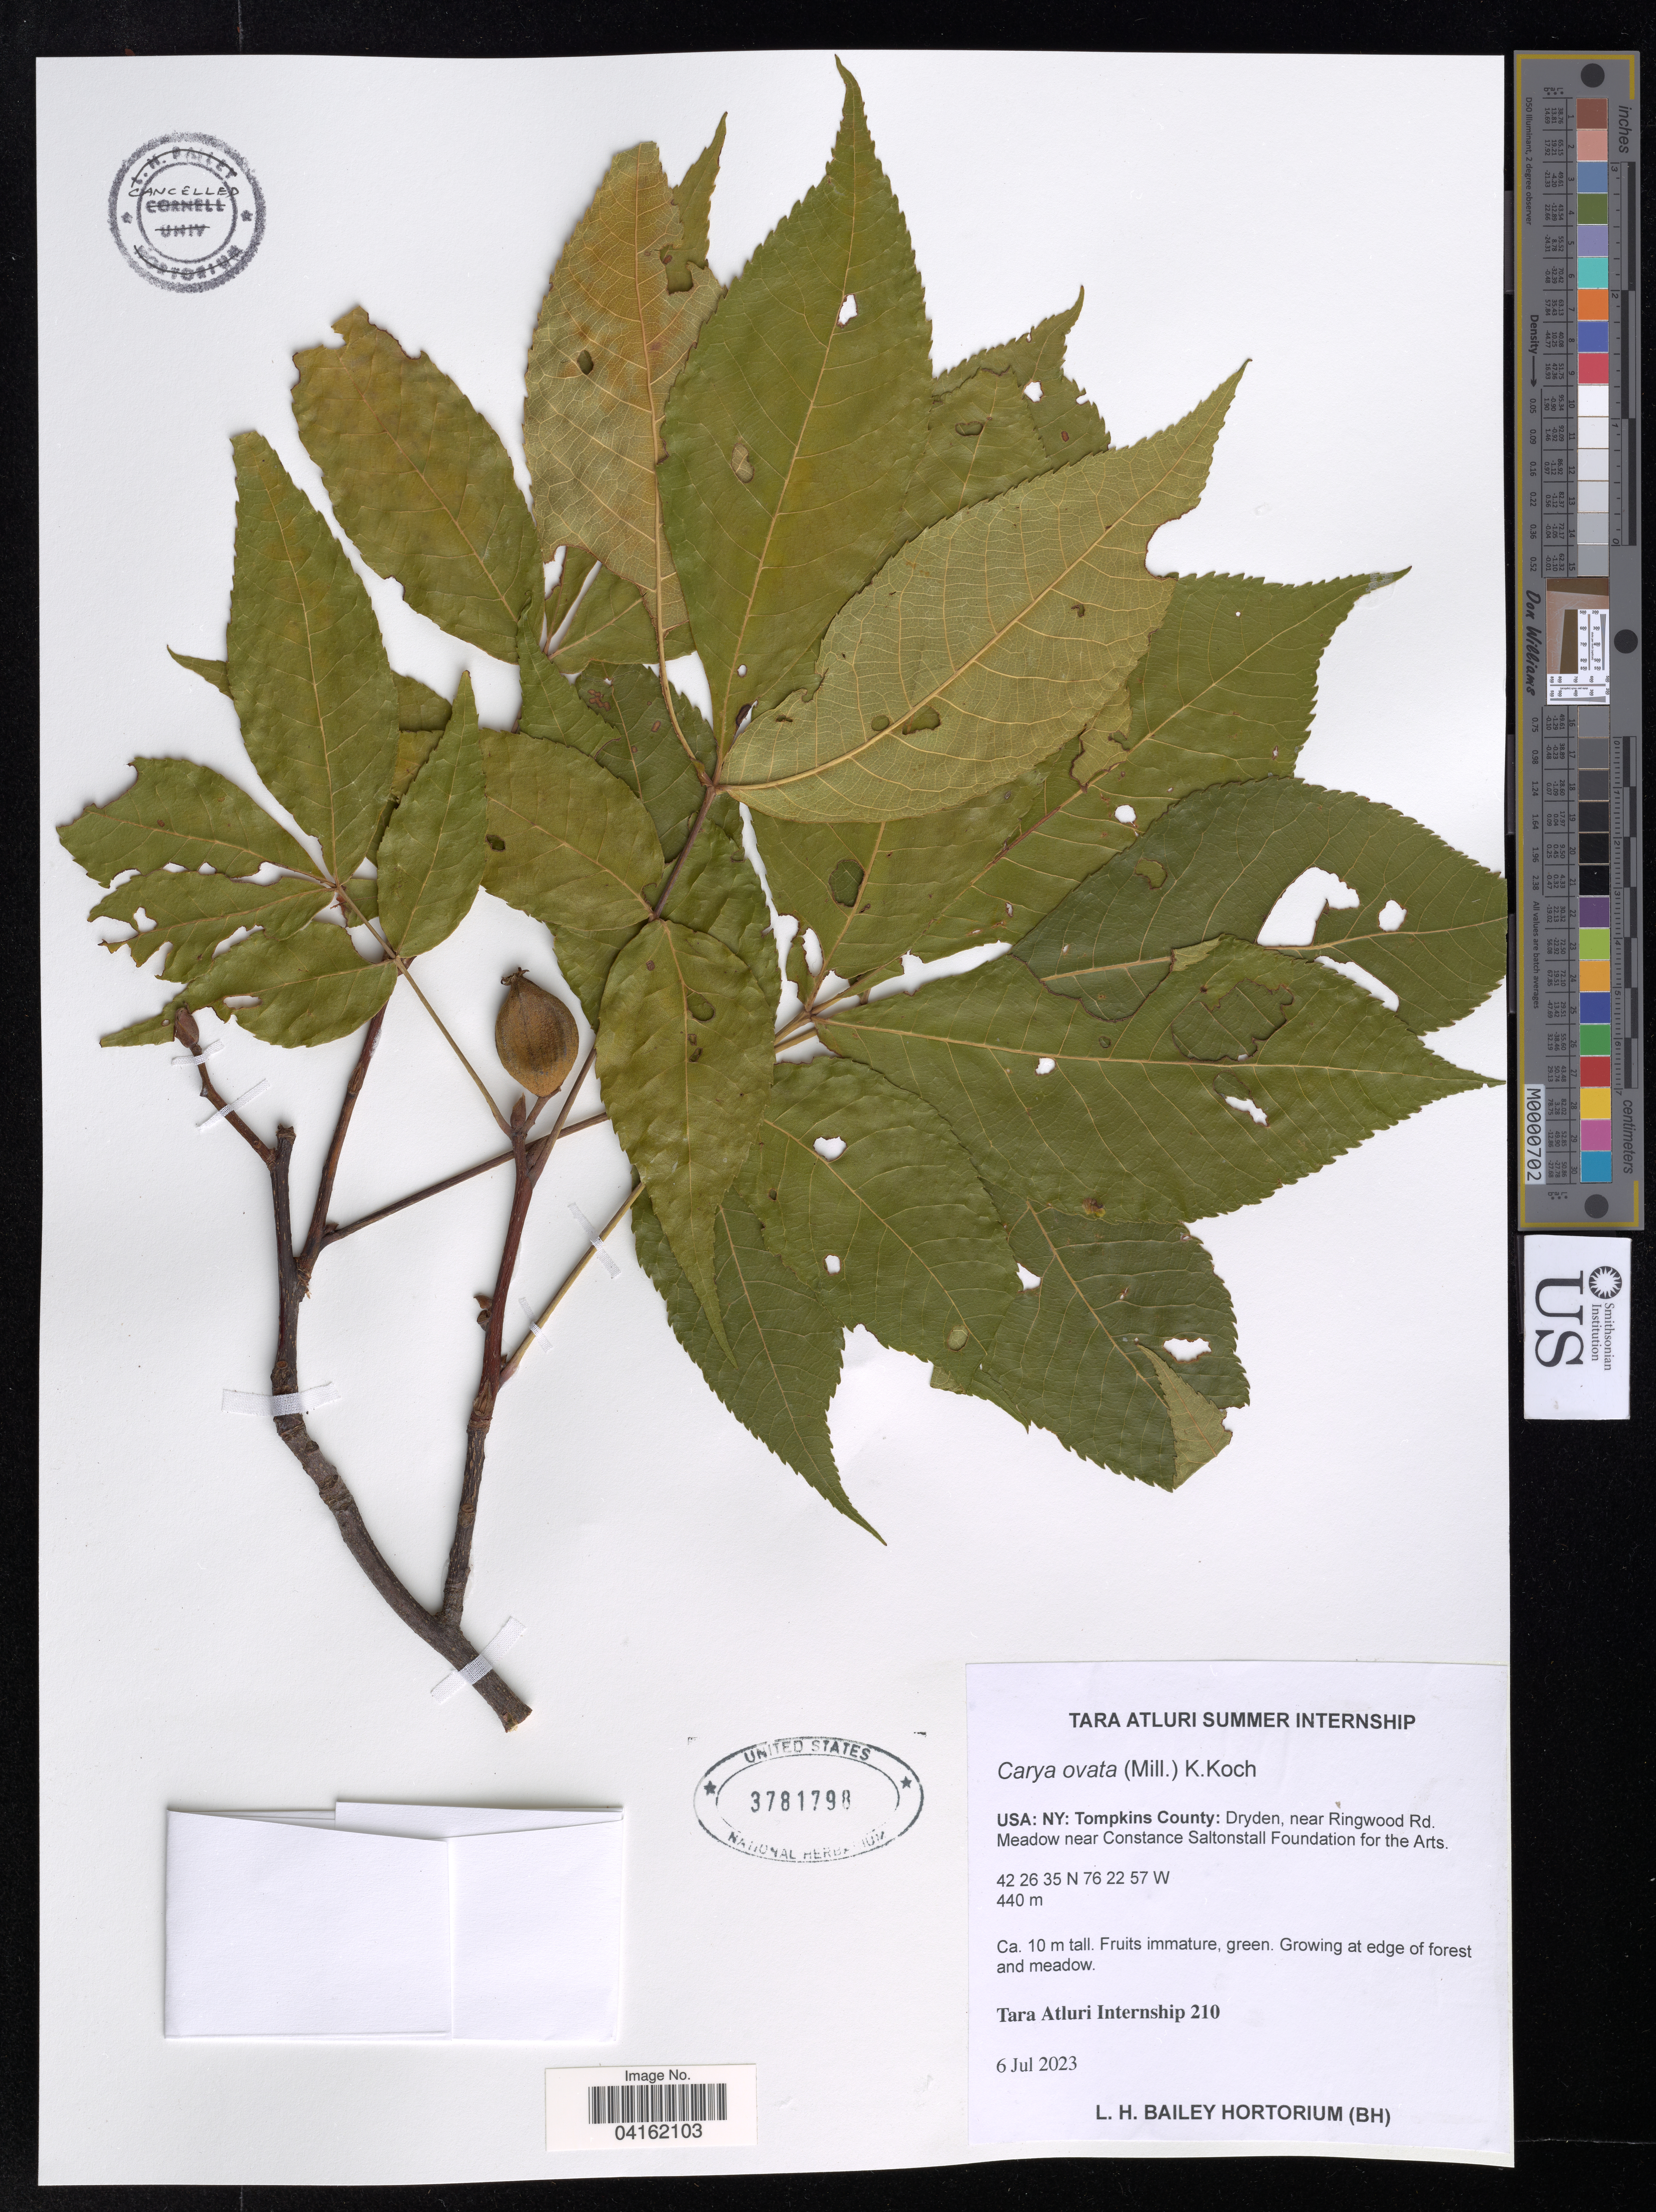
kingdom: Plantae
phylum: Tracheophyta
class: Magnoliopsida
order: Fagales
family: Juglandaceae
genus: Carya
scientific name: Carya ovata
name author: (Mill.) K. Koch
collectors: Tara Atluri Internship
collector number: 210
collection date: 2023-07-06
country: United States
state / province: New York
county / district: Tompkins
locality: Tompkins County: Dryden, near Ringwood Rd. Meadow near Constance Saltonstall Foundation for the Arts.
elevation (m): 440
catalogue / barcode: US 3781798